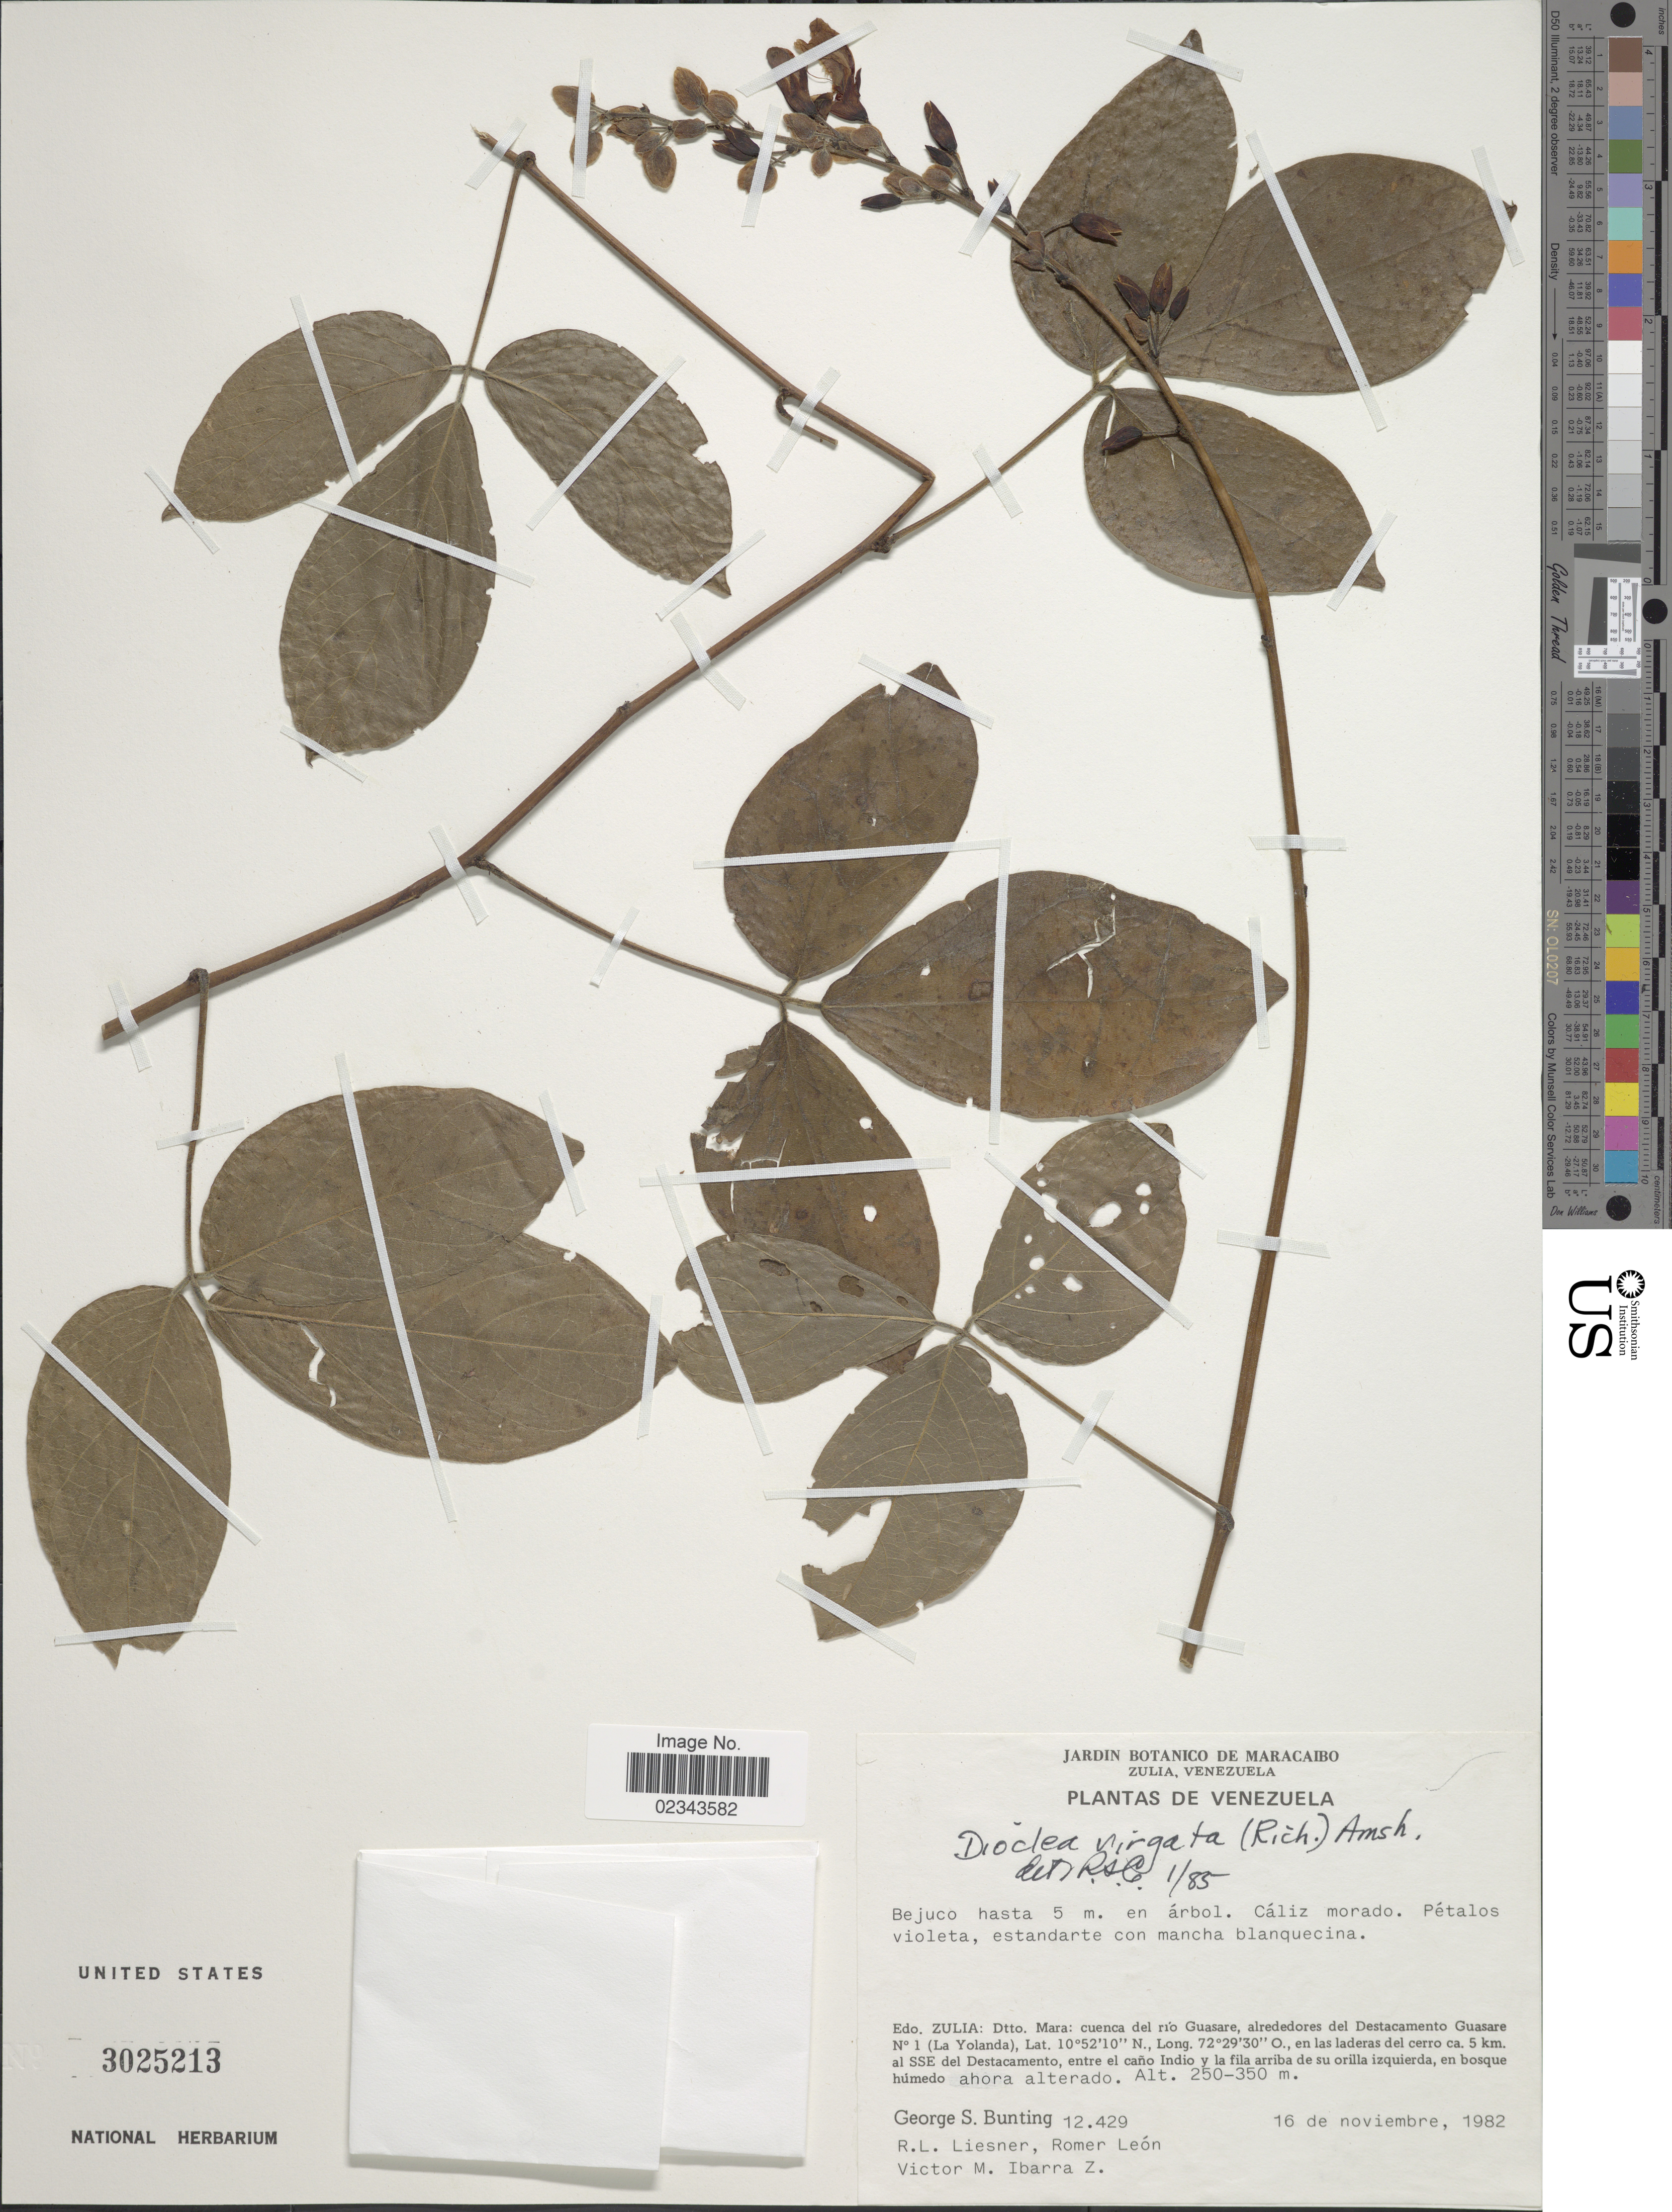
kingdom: Plantae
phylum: Tracheophyta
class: Magnoliopsida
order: Fabales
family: Fabaceae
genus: Dioclea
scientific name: Dioclea virgata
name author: (Rich.) Amshoff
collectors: R. L. Liesner, R. León & V. Ibarra Z.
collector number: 12429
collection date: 1982-11-16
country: Venezuela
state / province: Zulia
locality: Dtto. Mara: cuenca del rio Guasare, alrededores del Destacamento Guasare N°1 (La Yolanda), en las laderas del cerro ca. 5 km. al SSE del Destacamento, entre el cano Indio y la fila arriba de su orilla izquierda, en bosque humedo ahora alterado.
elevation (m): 250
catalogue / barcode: US 3025213